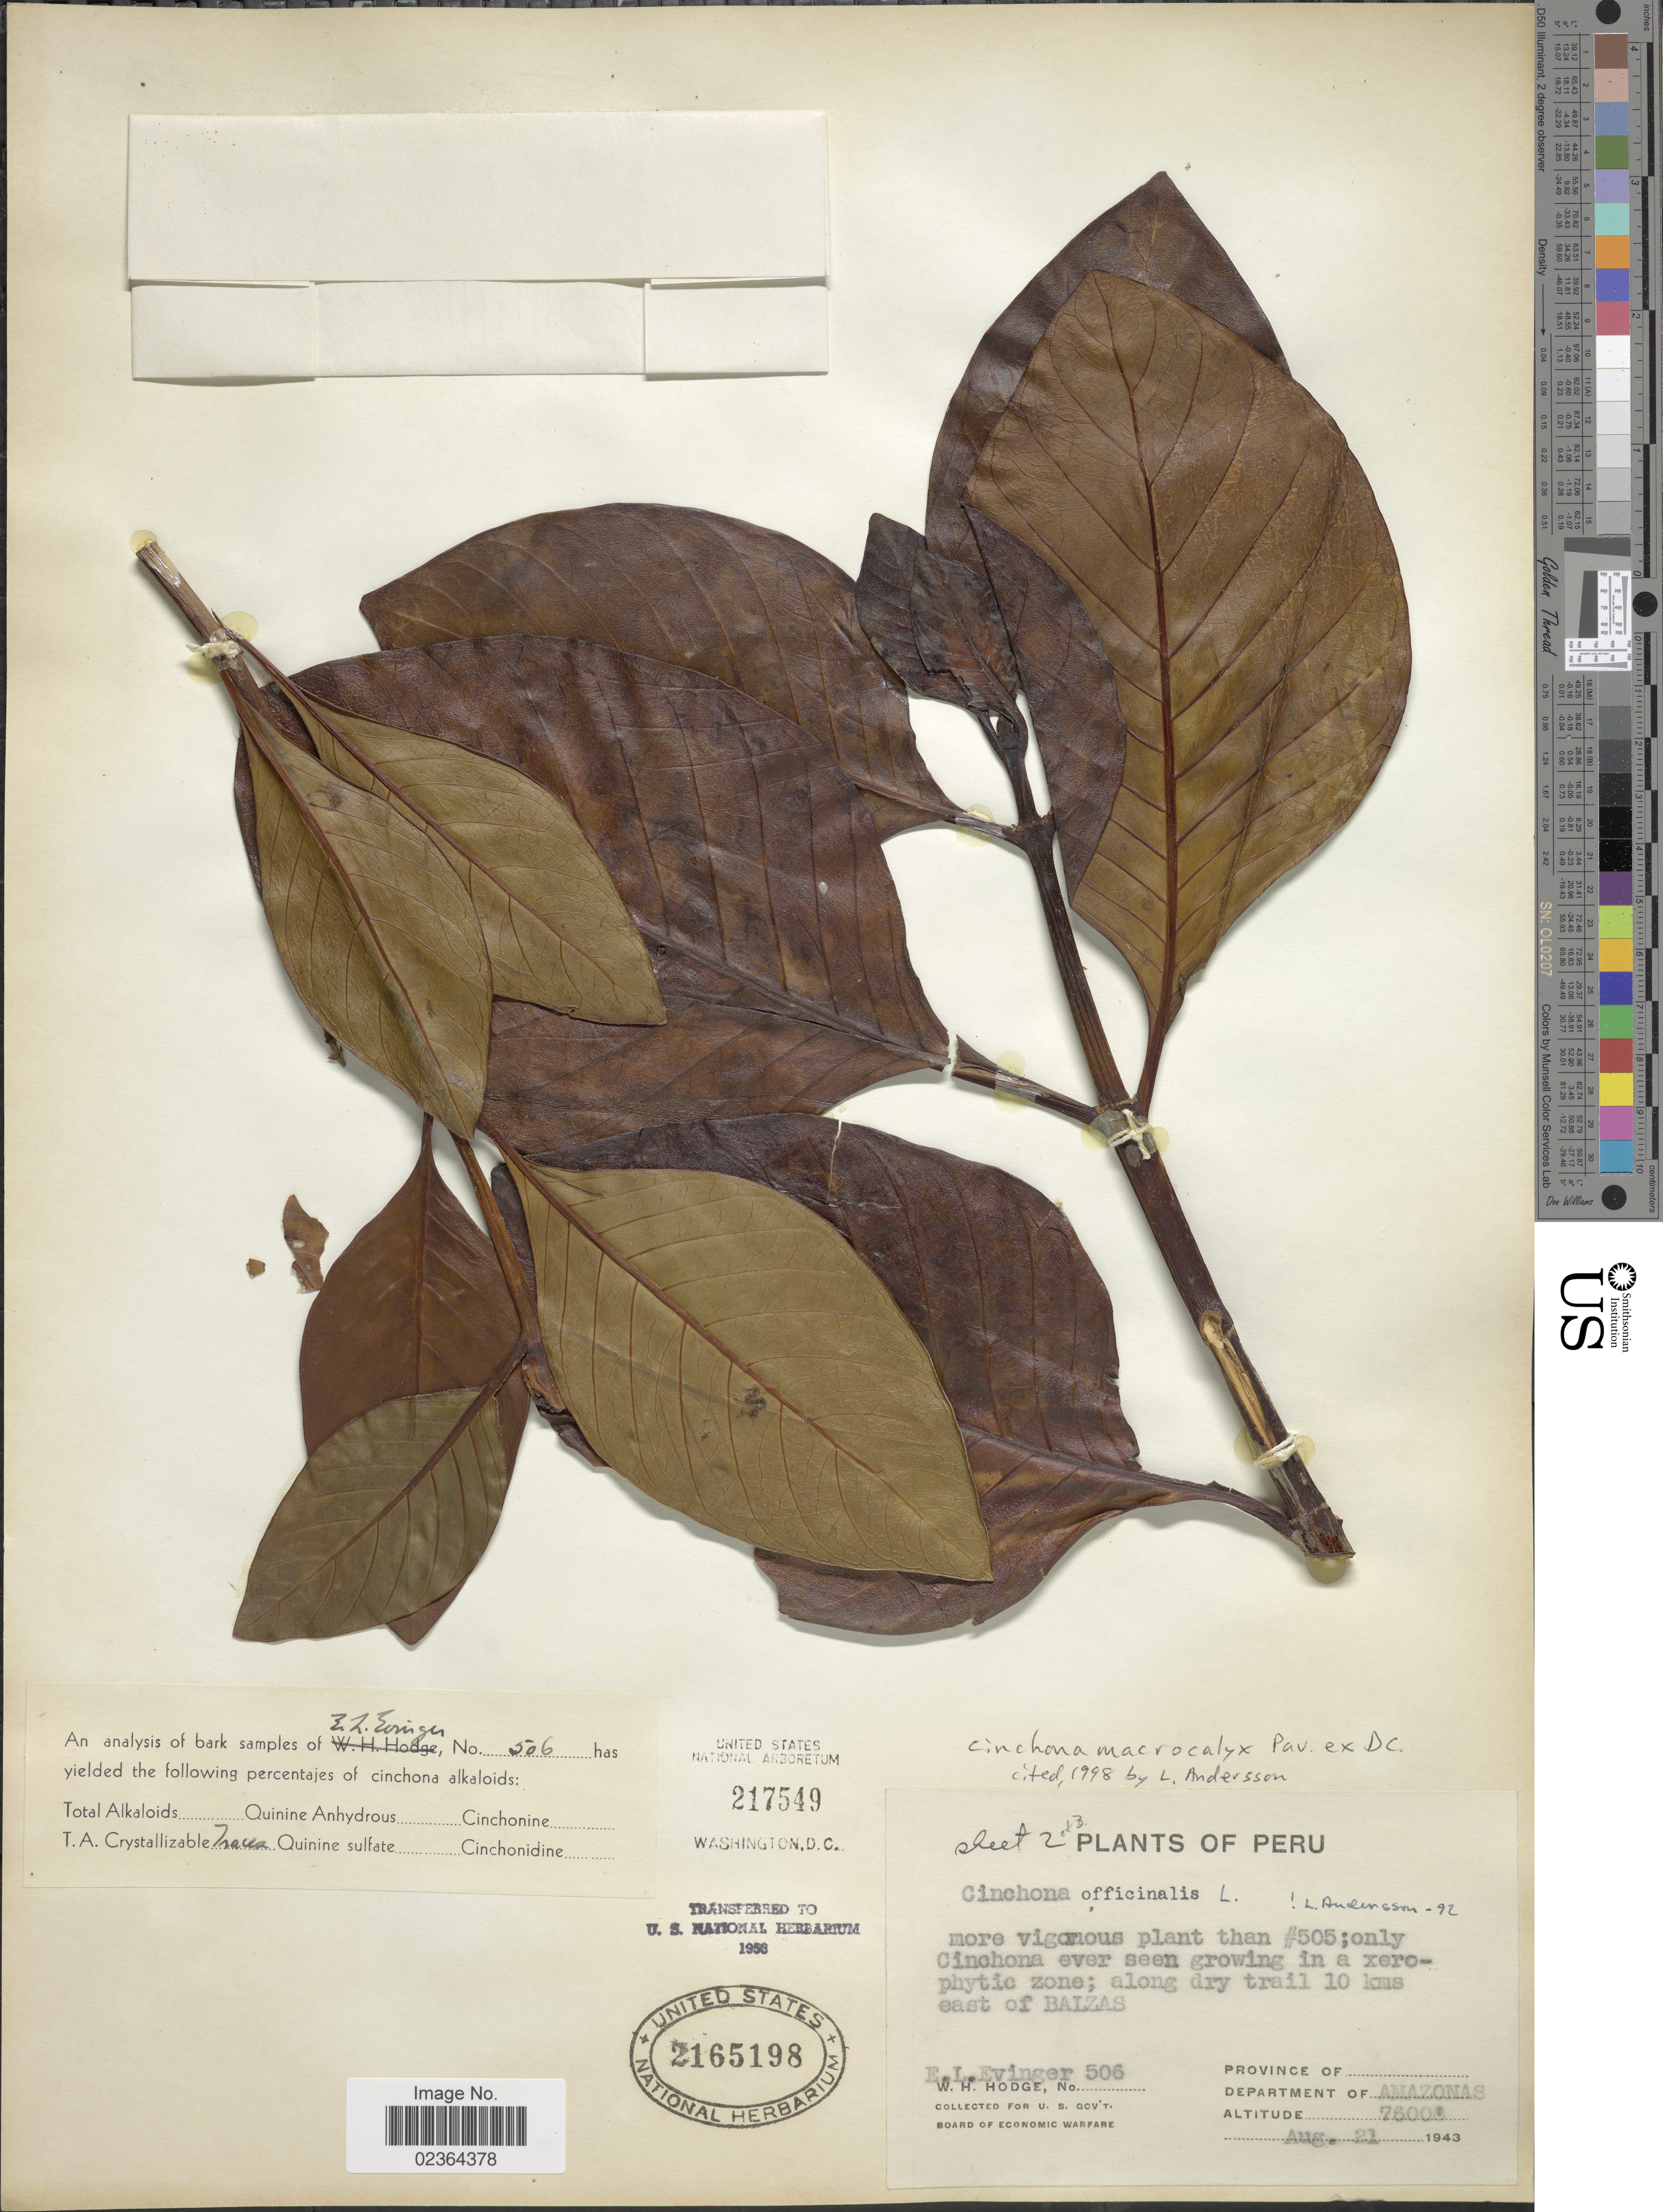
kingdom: Plantae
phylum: Tracheophyta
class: Magnoliopsida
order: Gentianales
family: Rubiaceae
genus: Cinchona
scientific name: Cinchona macrocalyx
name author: Pav. ex DC.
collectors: E. Evinger & W. Hodge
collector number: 506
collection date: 1943-08-21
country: Peru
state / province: Amazonas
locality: Along dry trail 10 kms east of Balzas, Department of Amazonas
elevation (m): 2316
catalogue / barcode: US 2165198